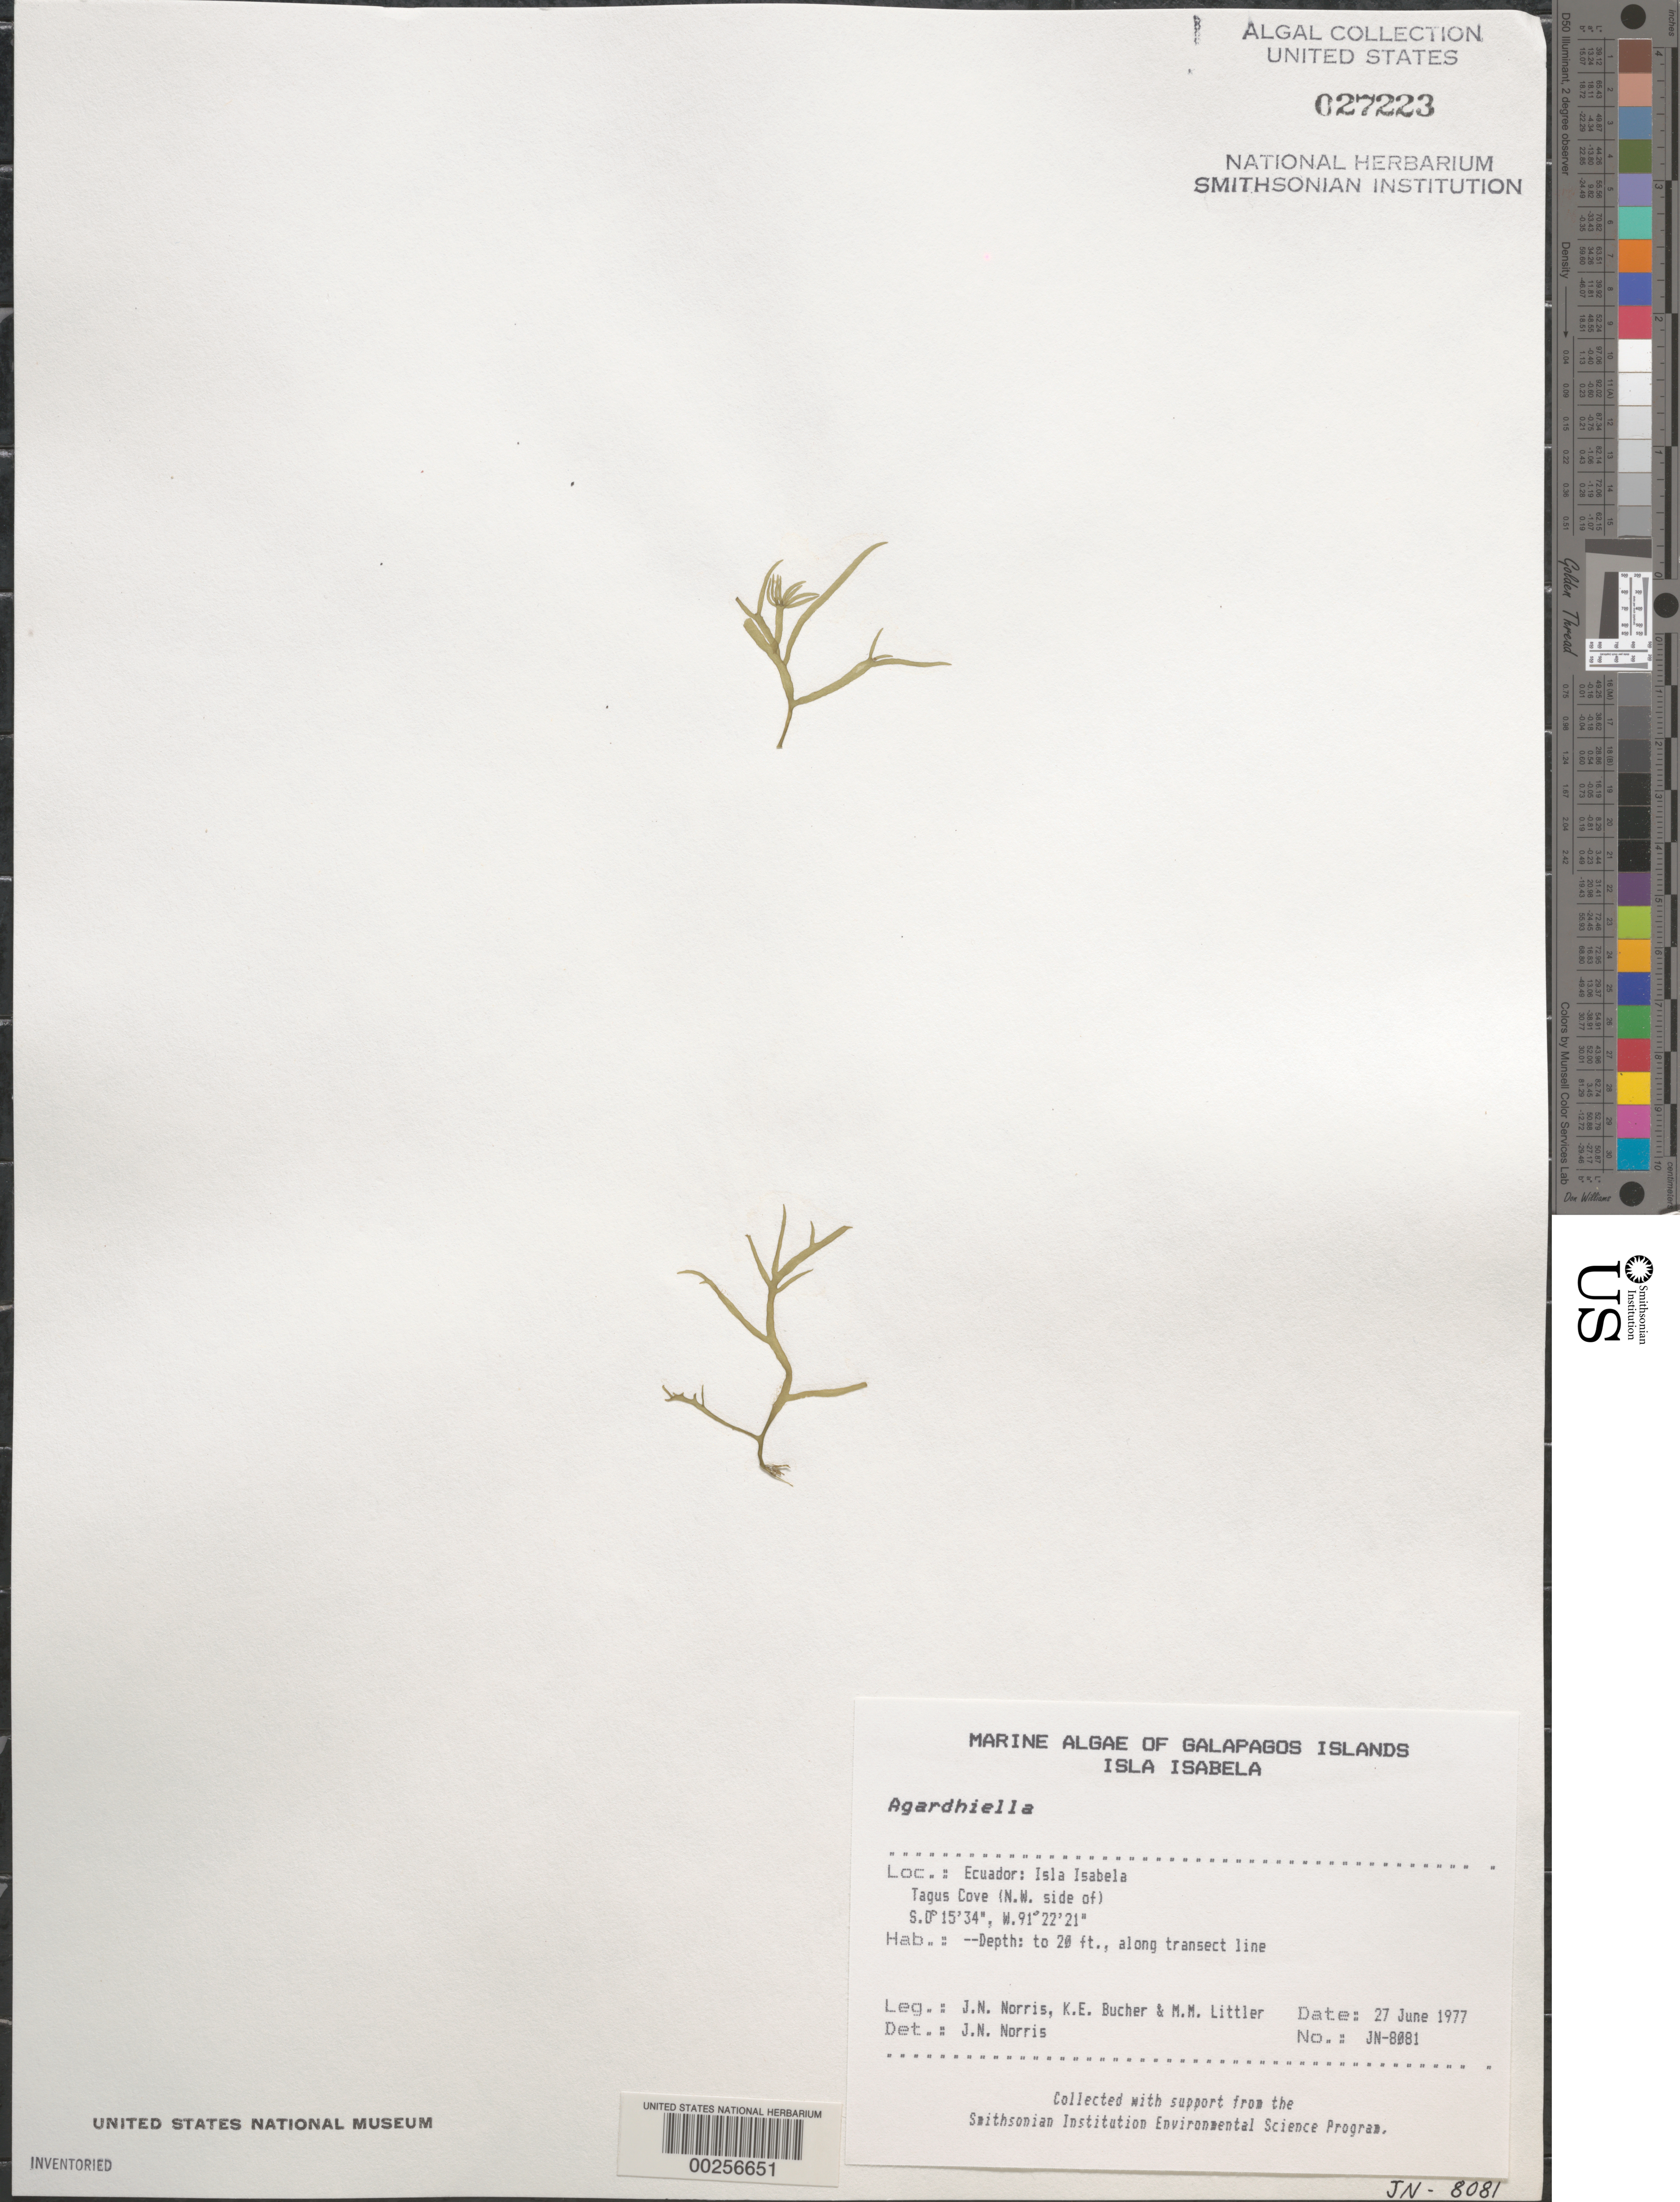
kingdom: Plantae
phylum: Rhodophyta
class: Florideophyceae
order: Gigartinales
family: Solieriaceae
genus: Agardhiella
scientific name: Agardhiella sp.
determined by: Norris, James N.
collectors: J. N. Norris, K. E. Bucher & M. M. Littler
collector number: JN-8081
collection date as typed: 27 Jun 1977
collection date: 1977-06-27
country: Ecuador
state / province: Colón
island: Isabela [Albemarle]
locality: Tagus Cove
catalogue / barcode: US 27223